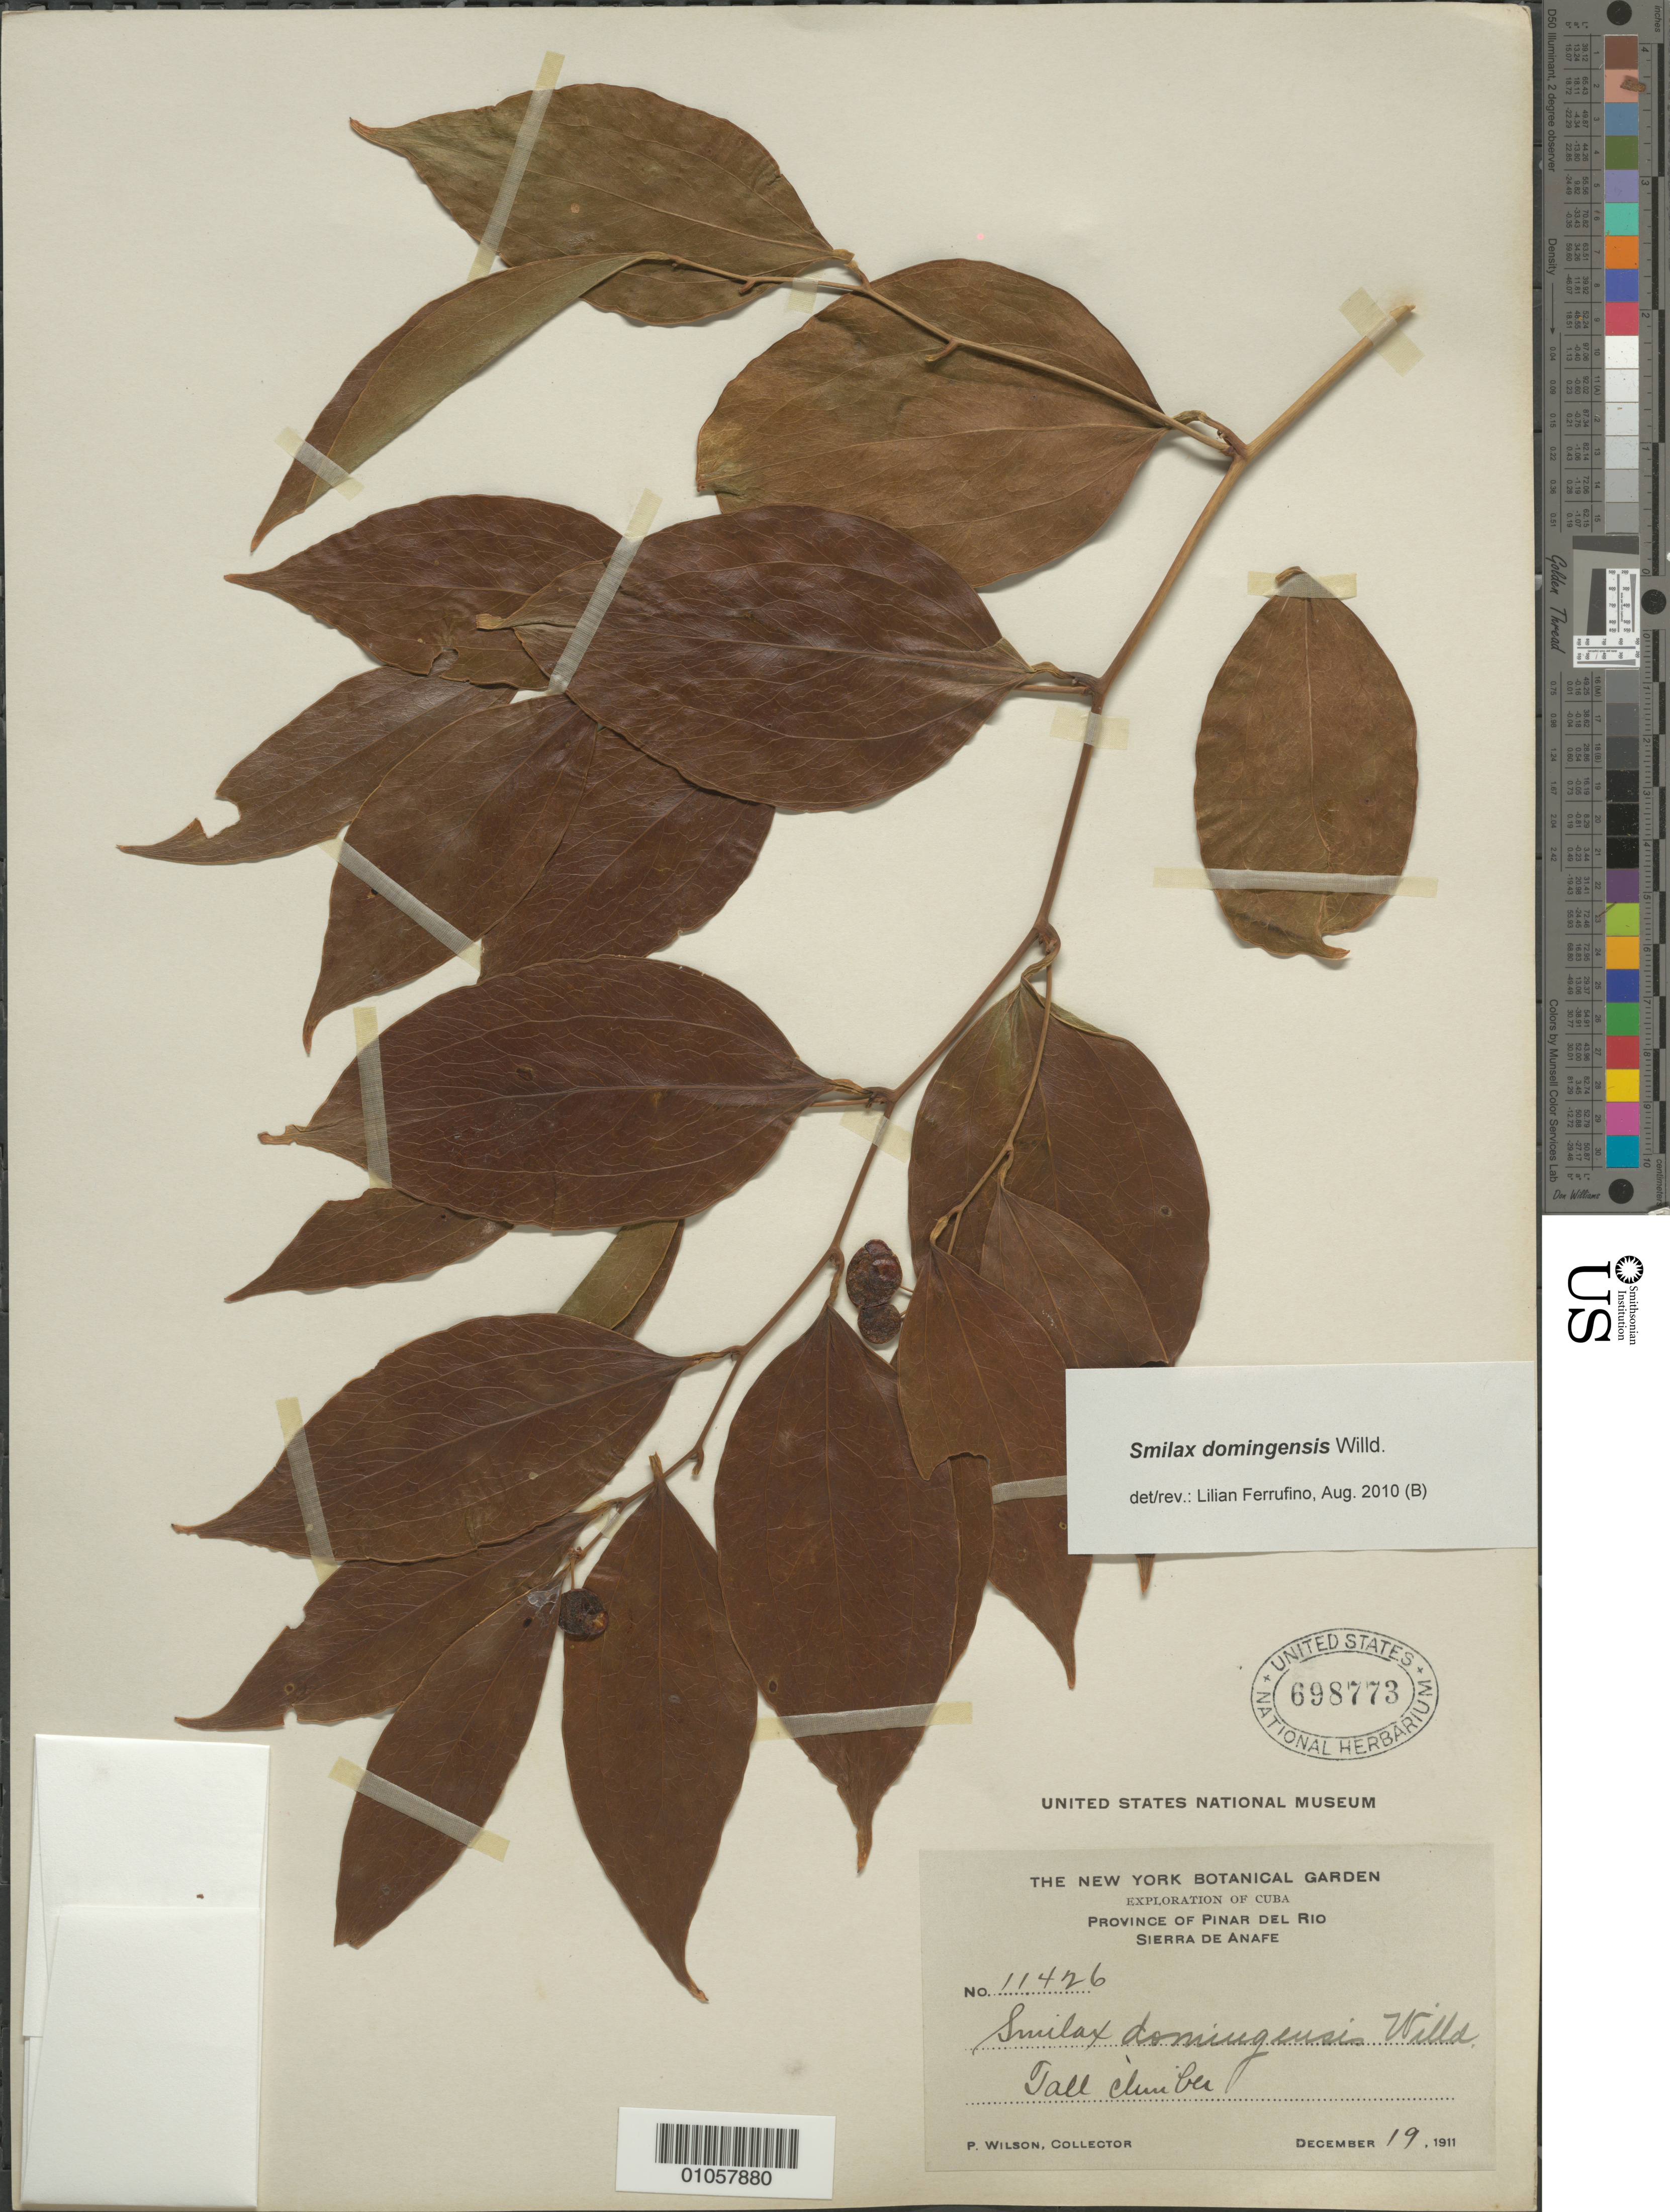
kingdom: Plantae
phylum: Tracheophyta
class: Liliopsida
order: Liliales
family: Smilacaceae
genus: Smilax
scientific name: Smilax domingensis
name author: Willd.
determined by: Ferrufino, L., (USJ), Herbario Universidad de Costa Rica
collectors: P. Wilson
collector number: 11426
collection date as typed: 19 Dec 1911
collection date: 1911-12-19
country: Cuba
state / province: Pinar del Rio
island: Cuba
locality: Sierra de Anafe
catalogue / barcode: US 698773